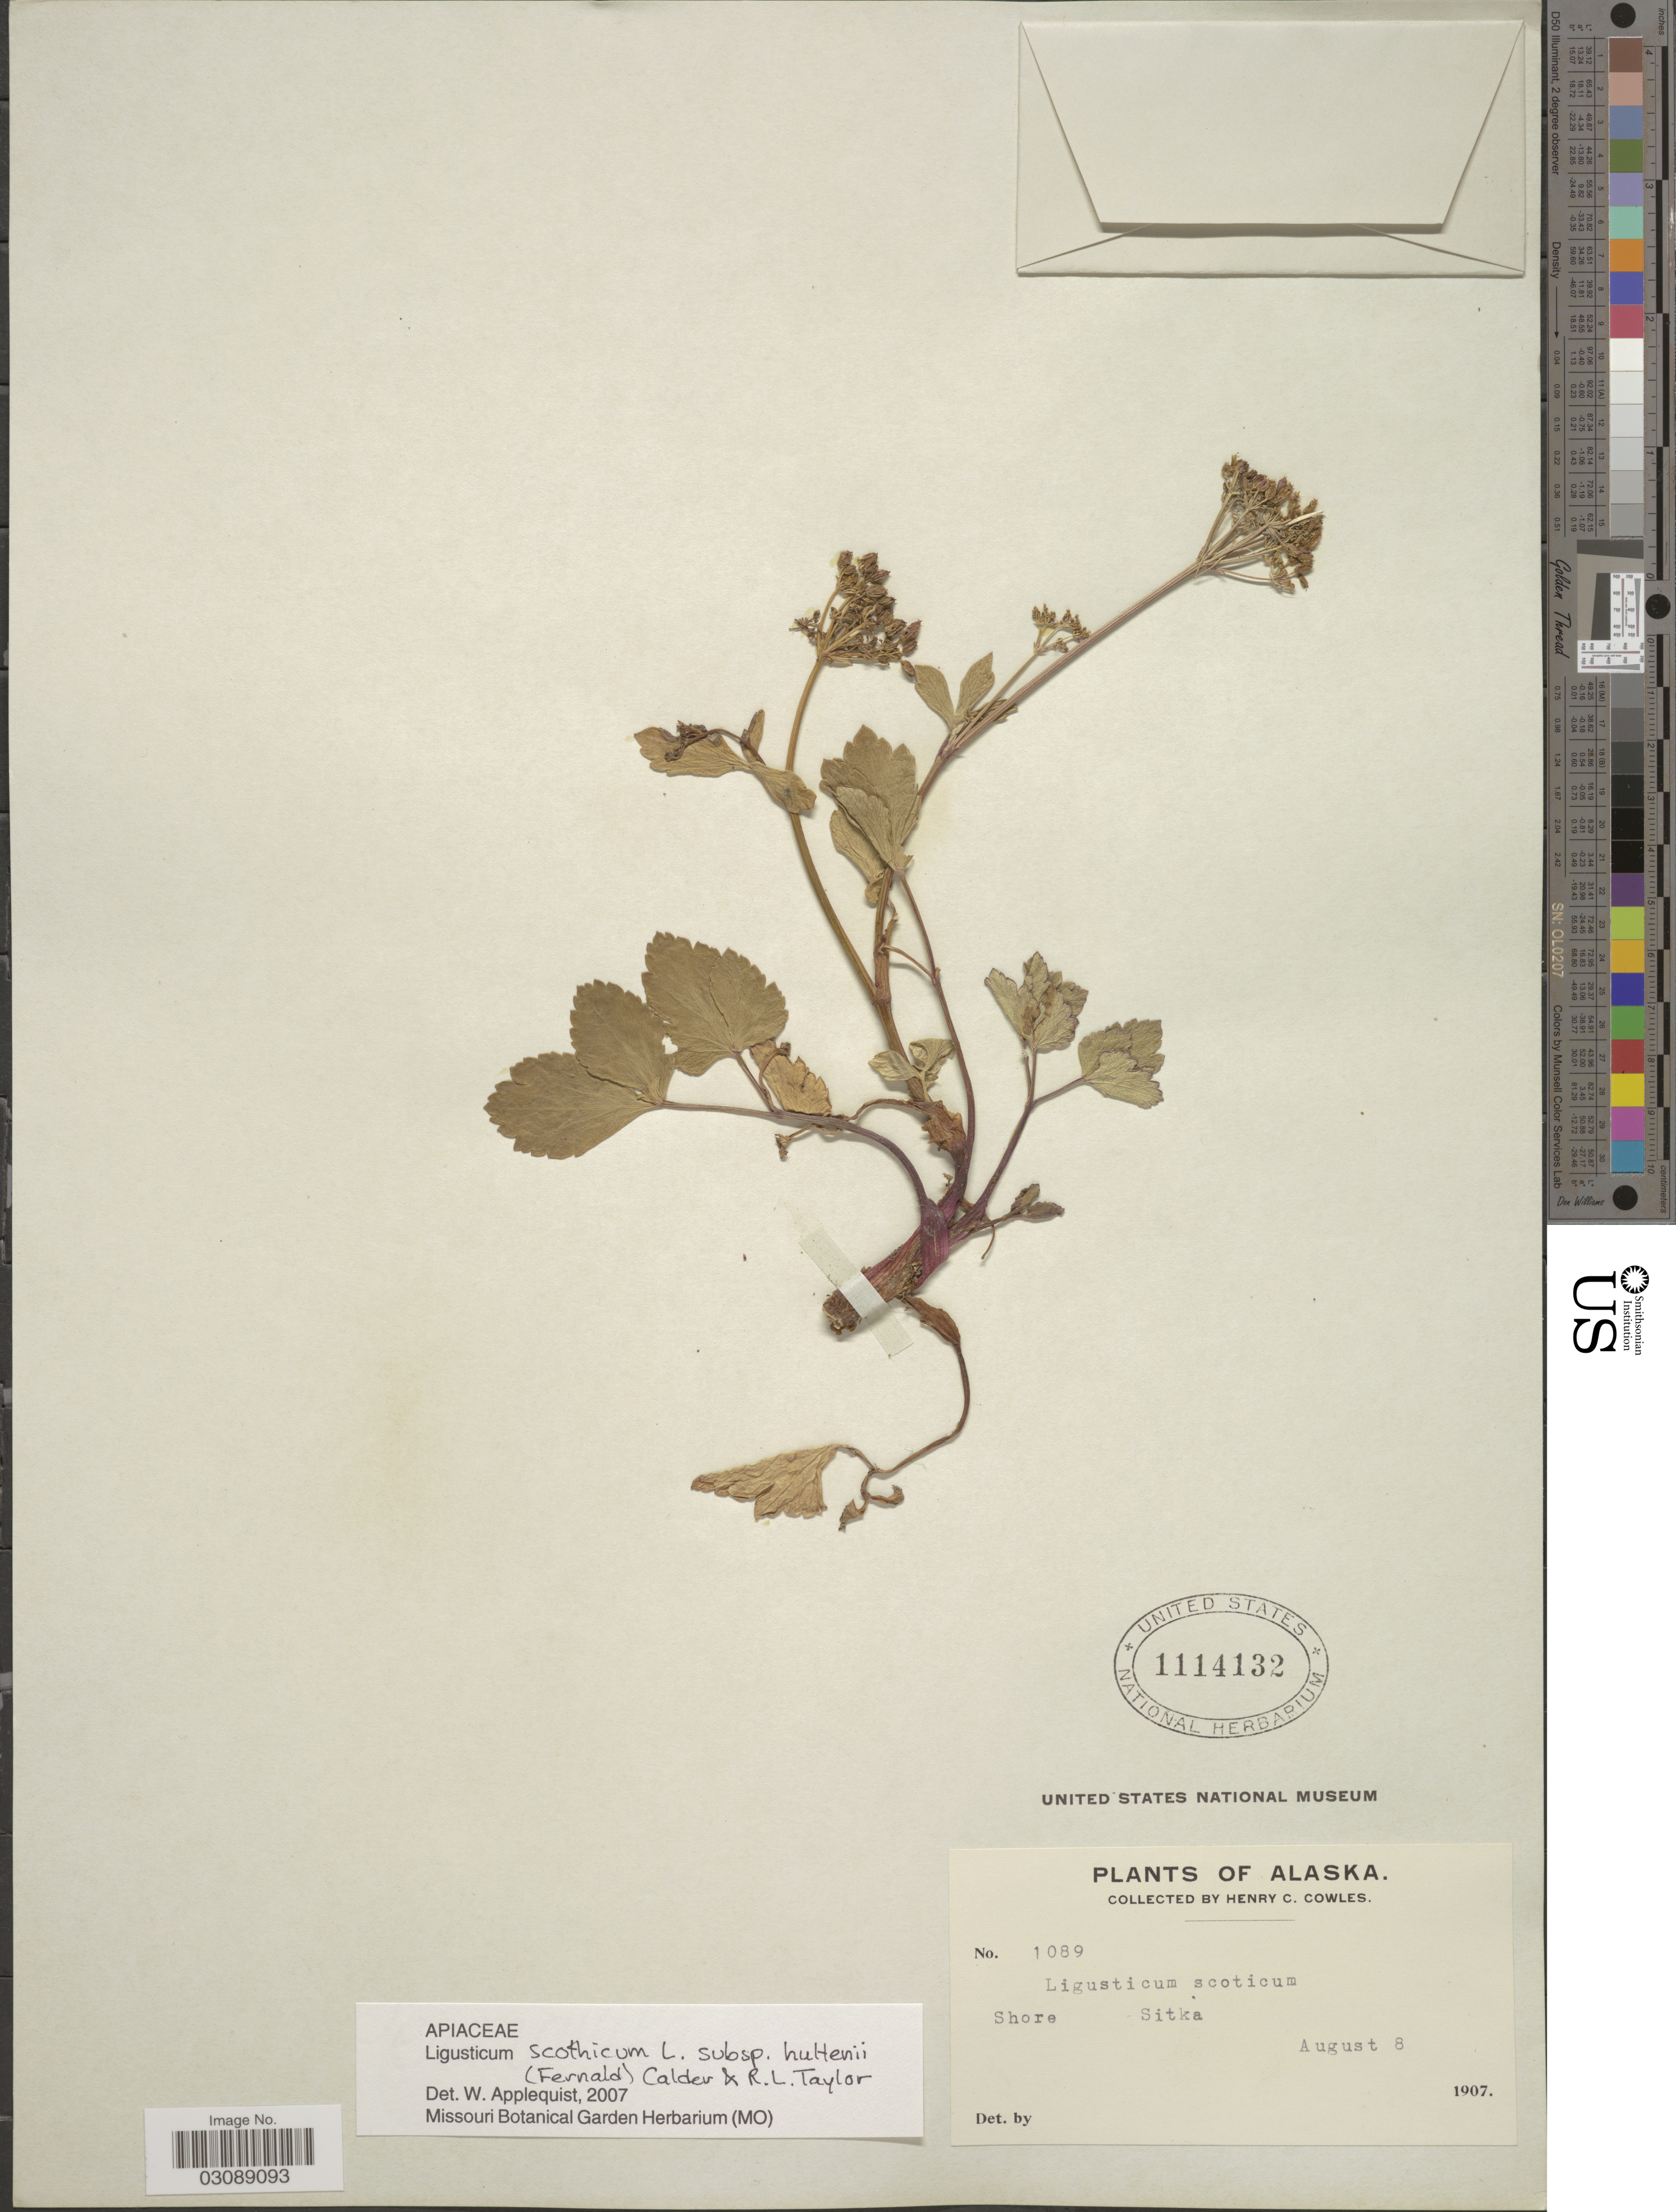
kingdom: Plantae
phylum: Tracheophyta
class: Magnoliopsida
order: Apiales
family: Apiaceae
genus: Ligusticum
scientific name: Ligusticum scoticum subsp. hultenii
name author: (Fernald) Calder & Roy L. Taylor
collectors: H. Cowles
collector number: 1089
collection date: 1907-08-08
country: United States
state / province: Alaska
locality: Shore Sitka.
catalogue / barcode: US 1114132